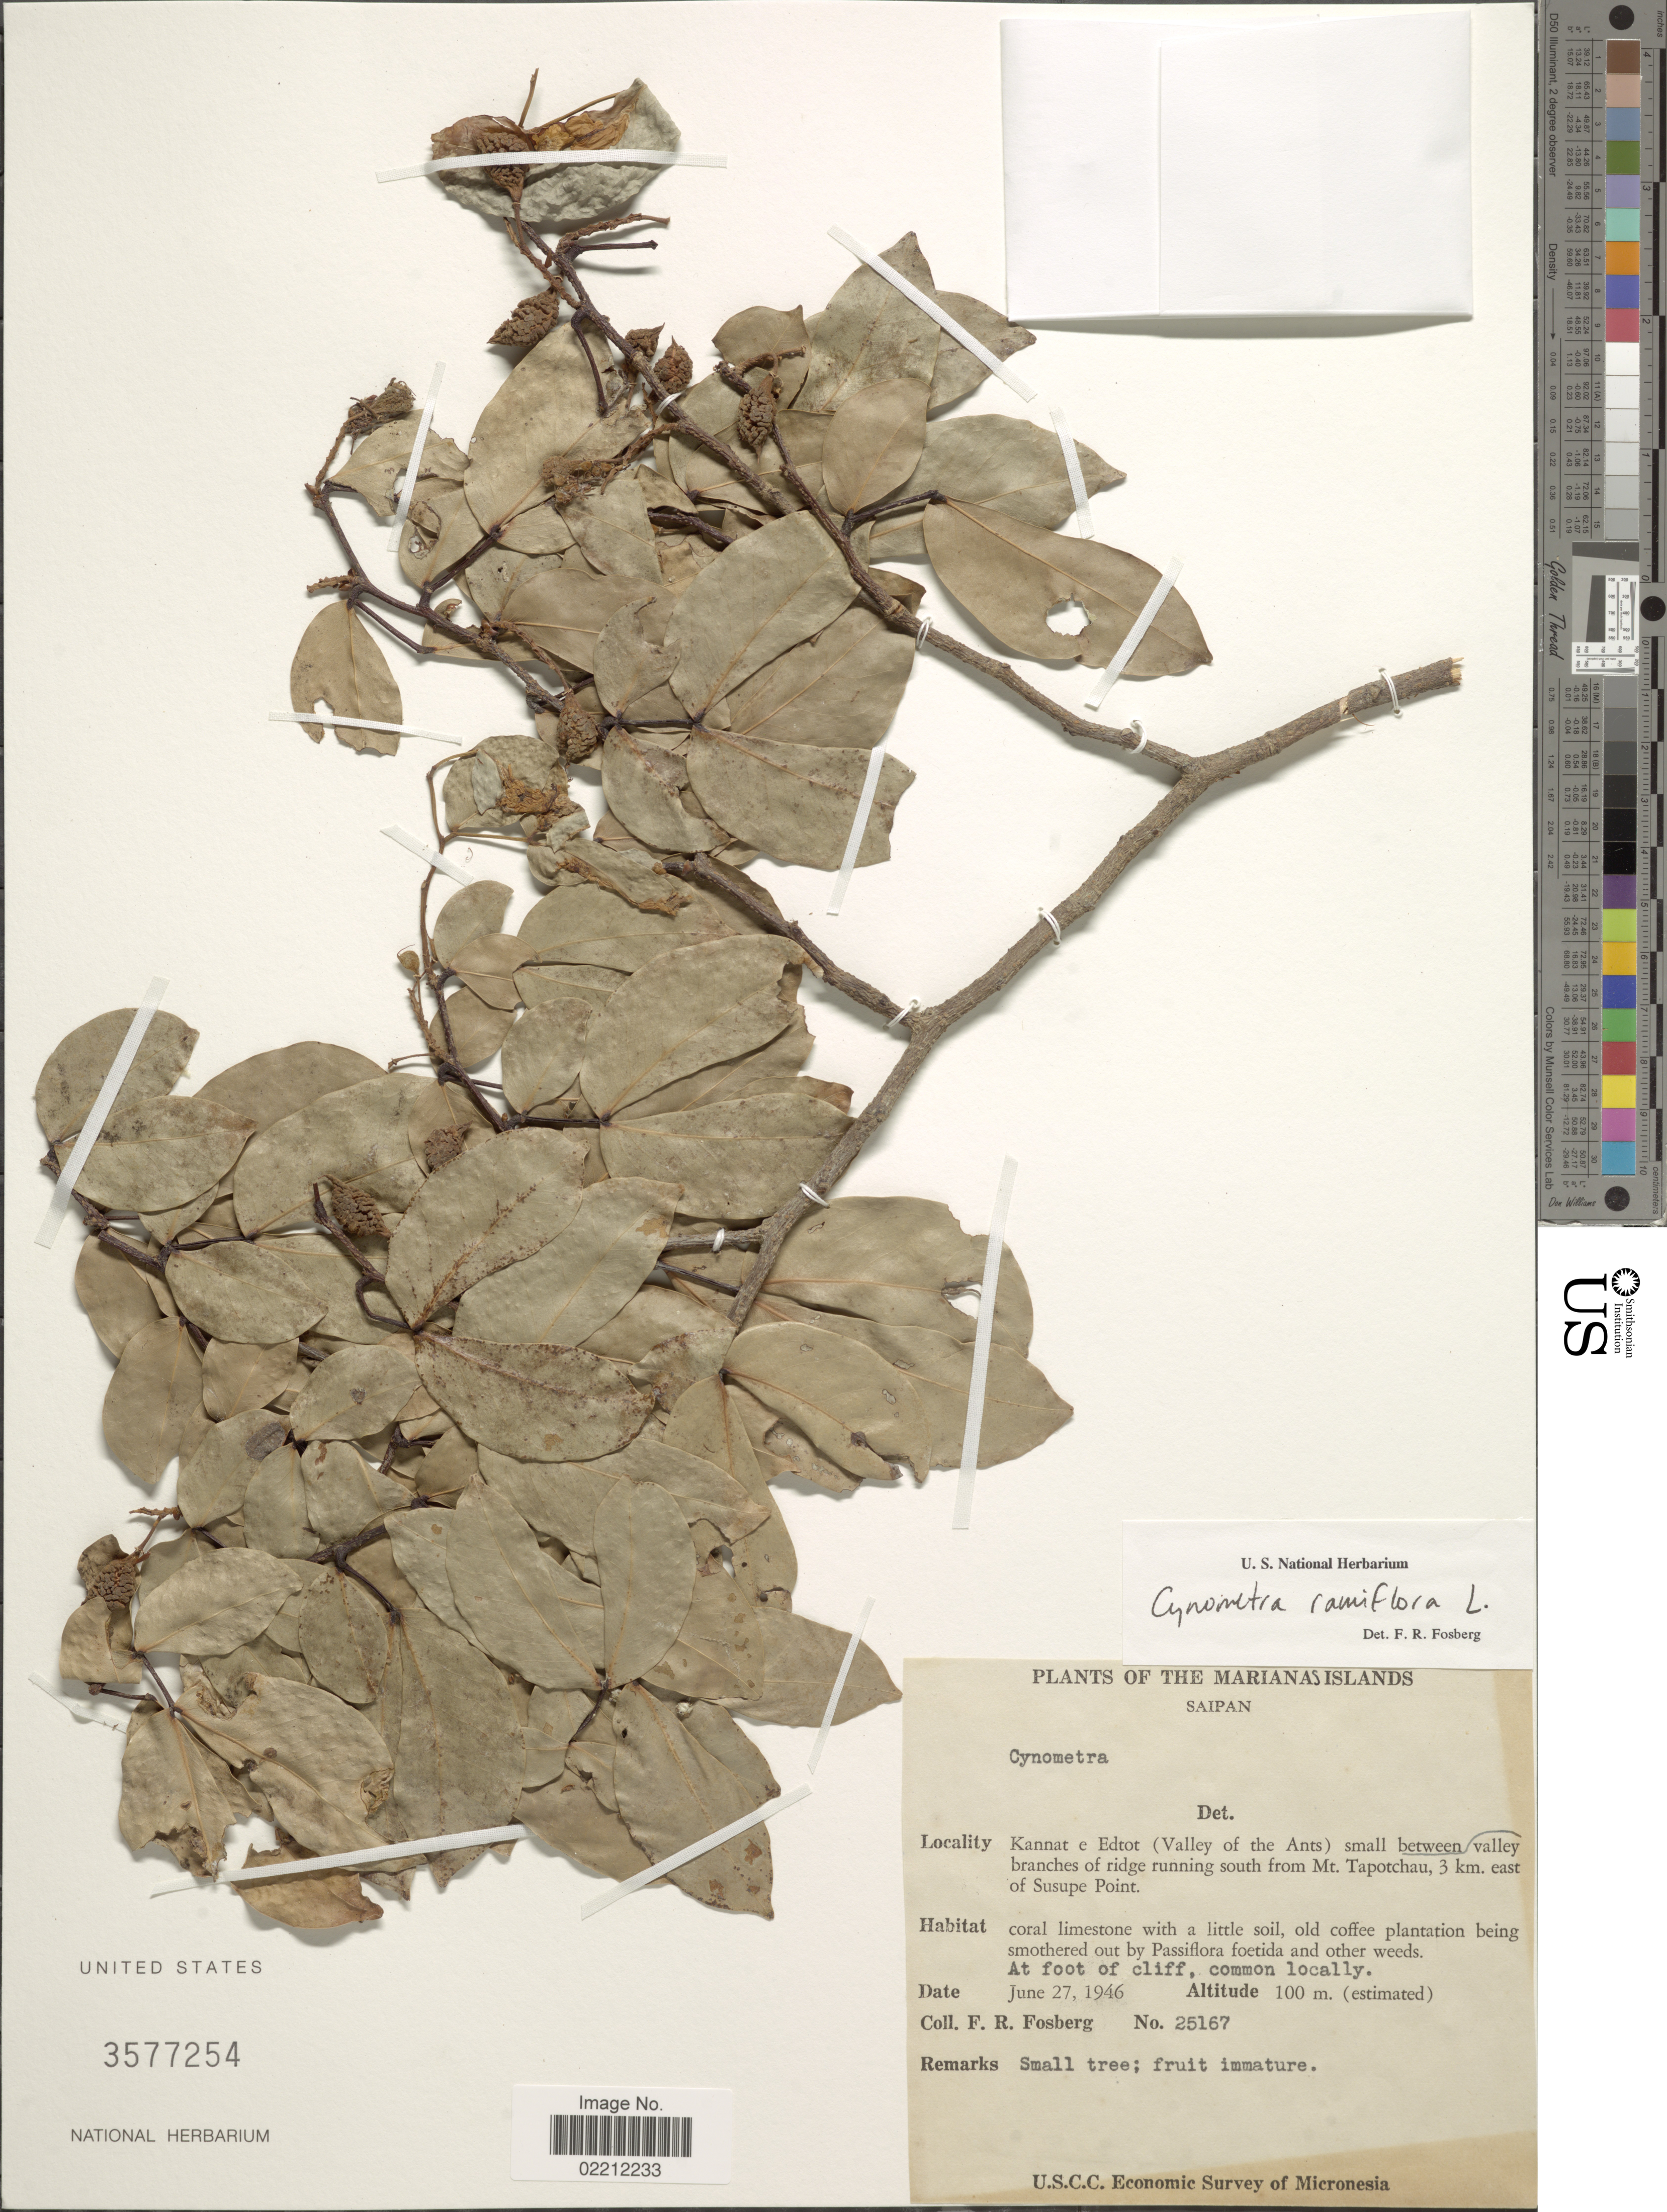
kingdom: Plantae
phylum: Tracheophyta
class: Magnoliopsida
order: Fabales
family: Fabaceae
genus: Cynometra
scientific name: Cynometra ramiflora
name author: L.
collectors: F. R. Fosberg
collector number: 25167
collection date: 1946-06-27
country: Northern Mariana Islands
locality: Saipan, Kanat e Edtot (valley of the Ants) small between valley branches of ridge running south from Mt. Tapotchau, 3 km east of Susupe Point.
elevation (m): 100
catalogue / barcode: US 3577254